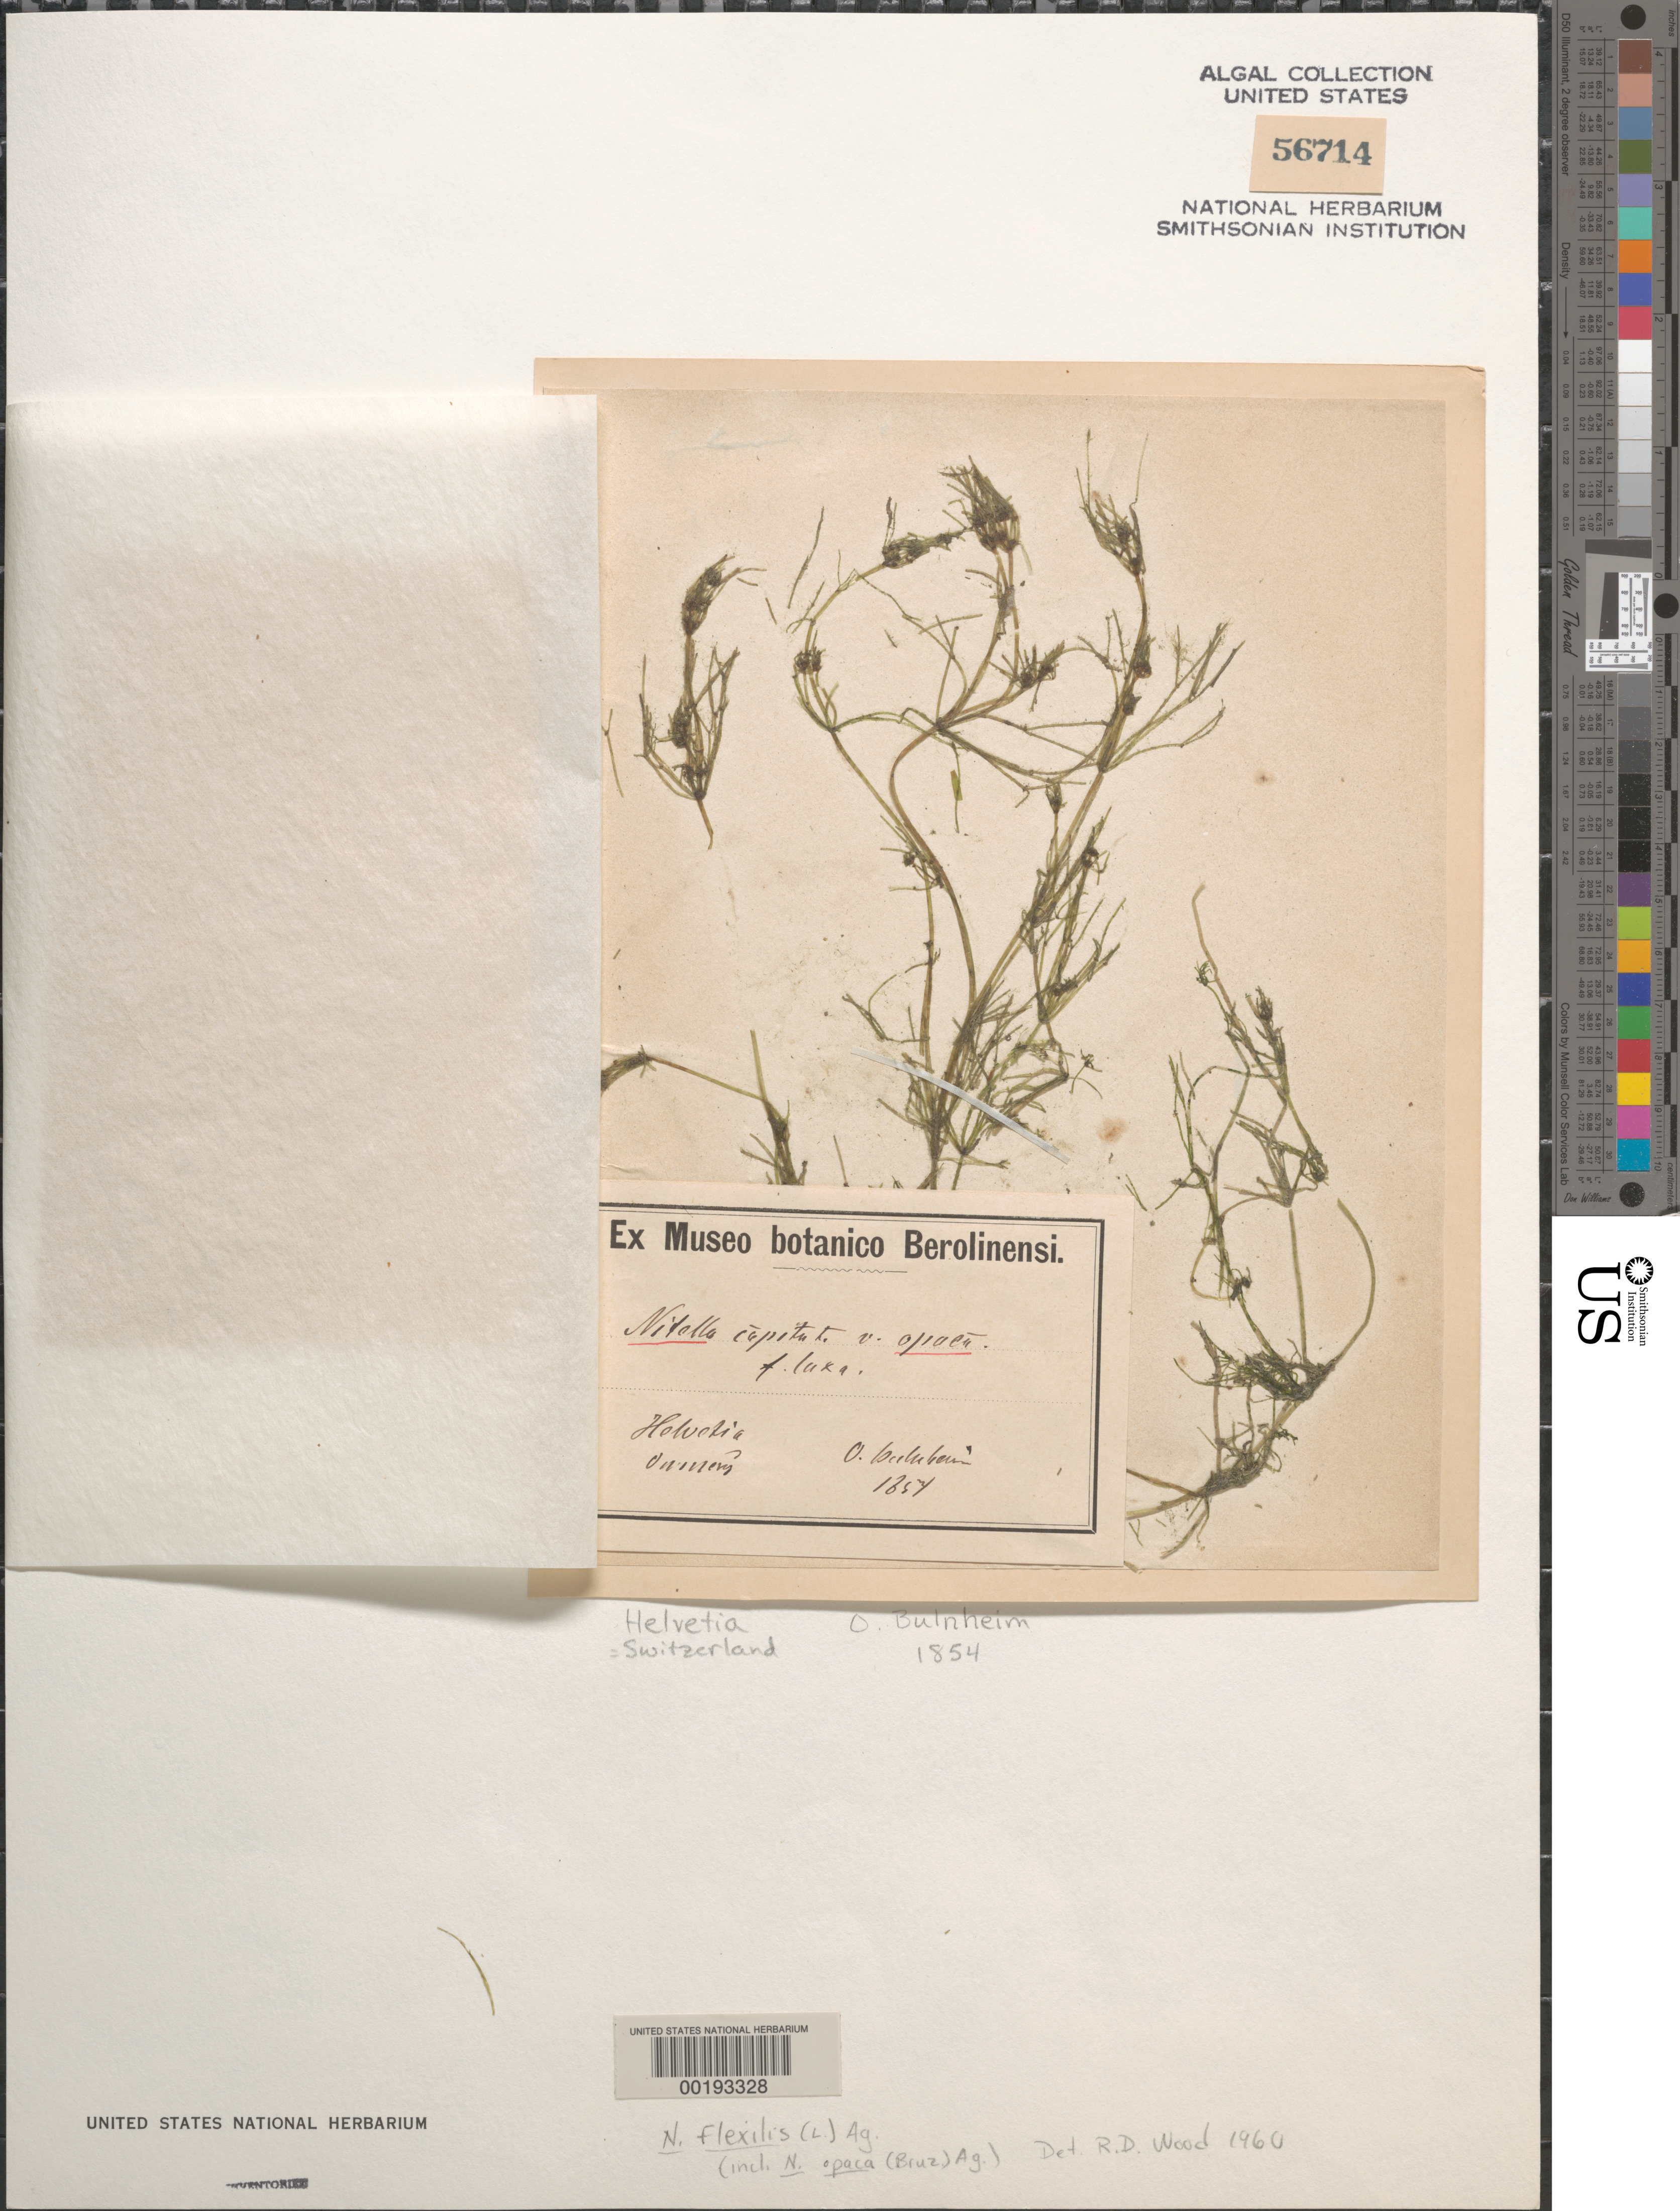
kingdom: Plantae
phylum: Charophyta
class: Charophyceae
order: Charales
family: Characeae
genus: Nitella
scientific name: Nitella flexilis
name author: (L.) C. Agardh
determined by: Wood, R. D.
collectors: O. Bulnheim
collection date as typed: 1854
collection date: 1854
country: Switzerland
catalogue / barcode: US 56714